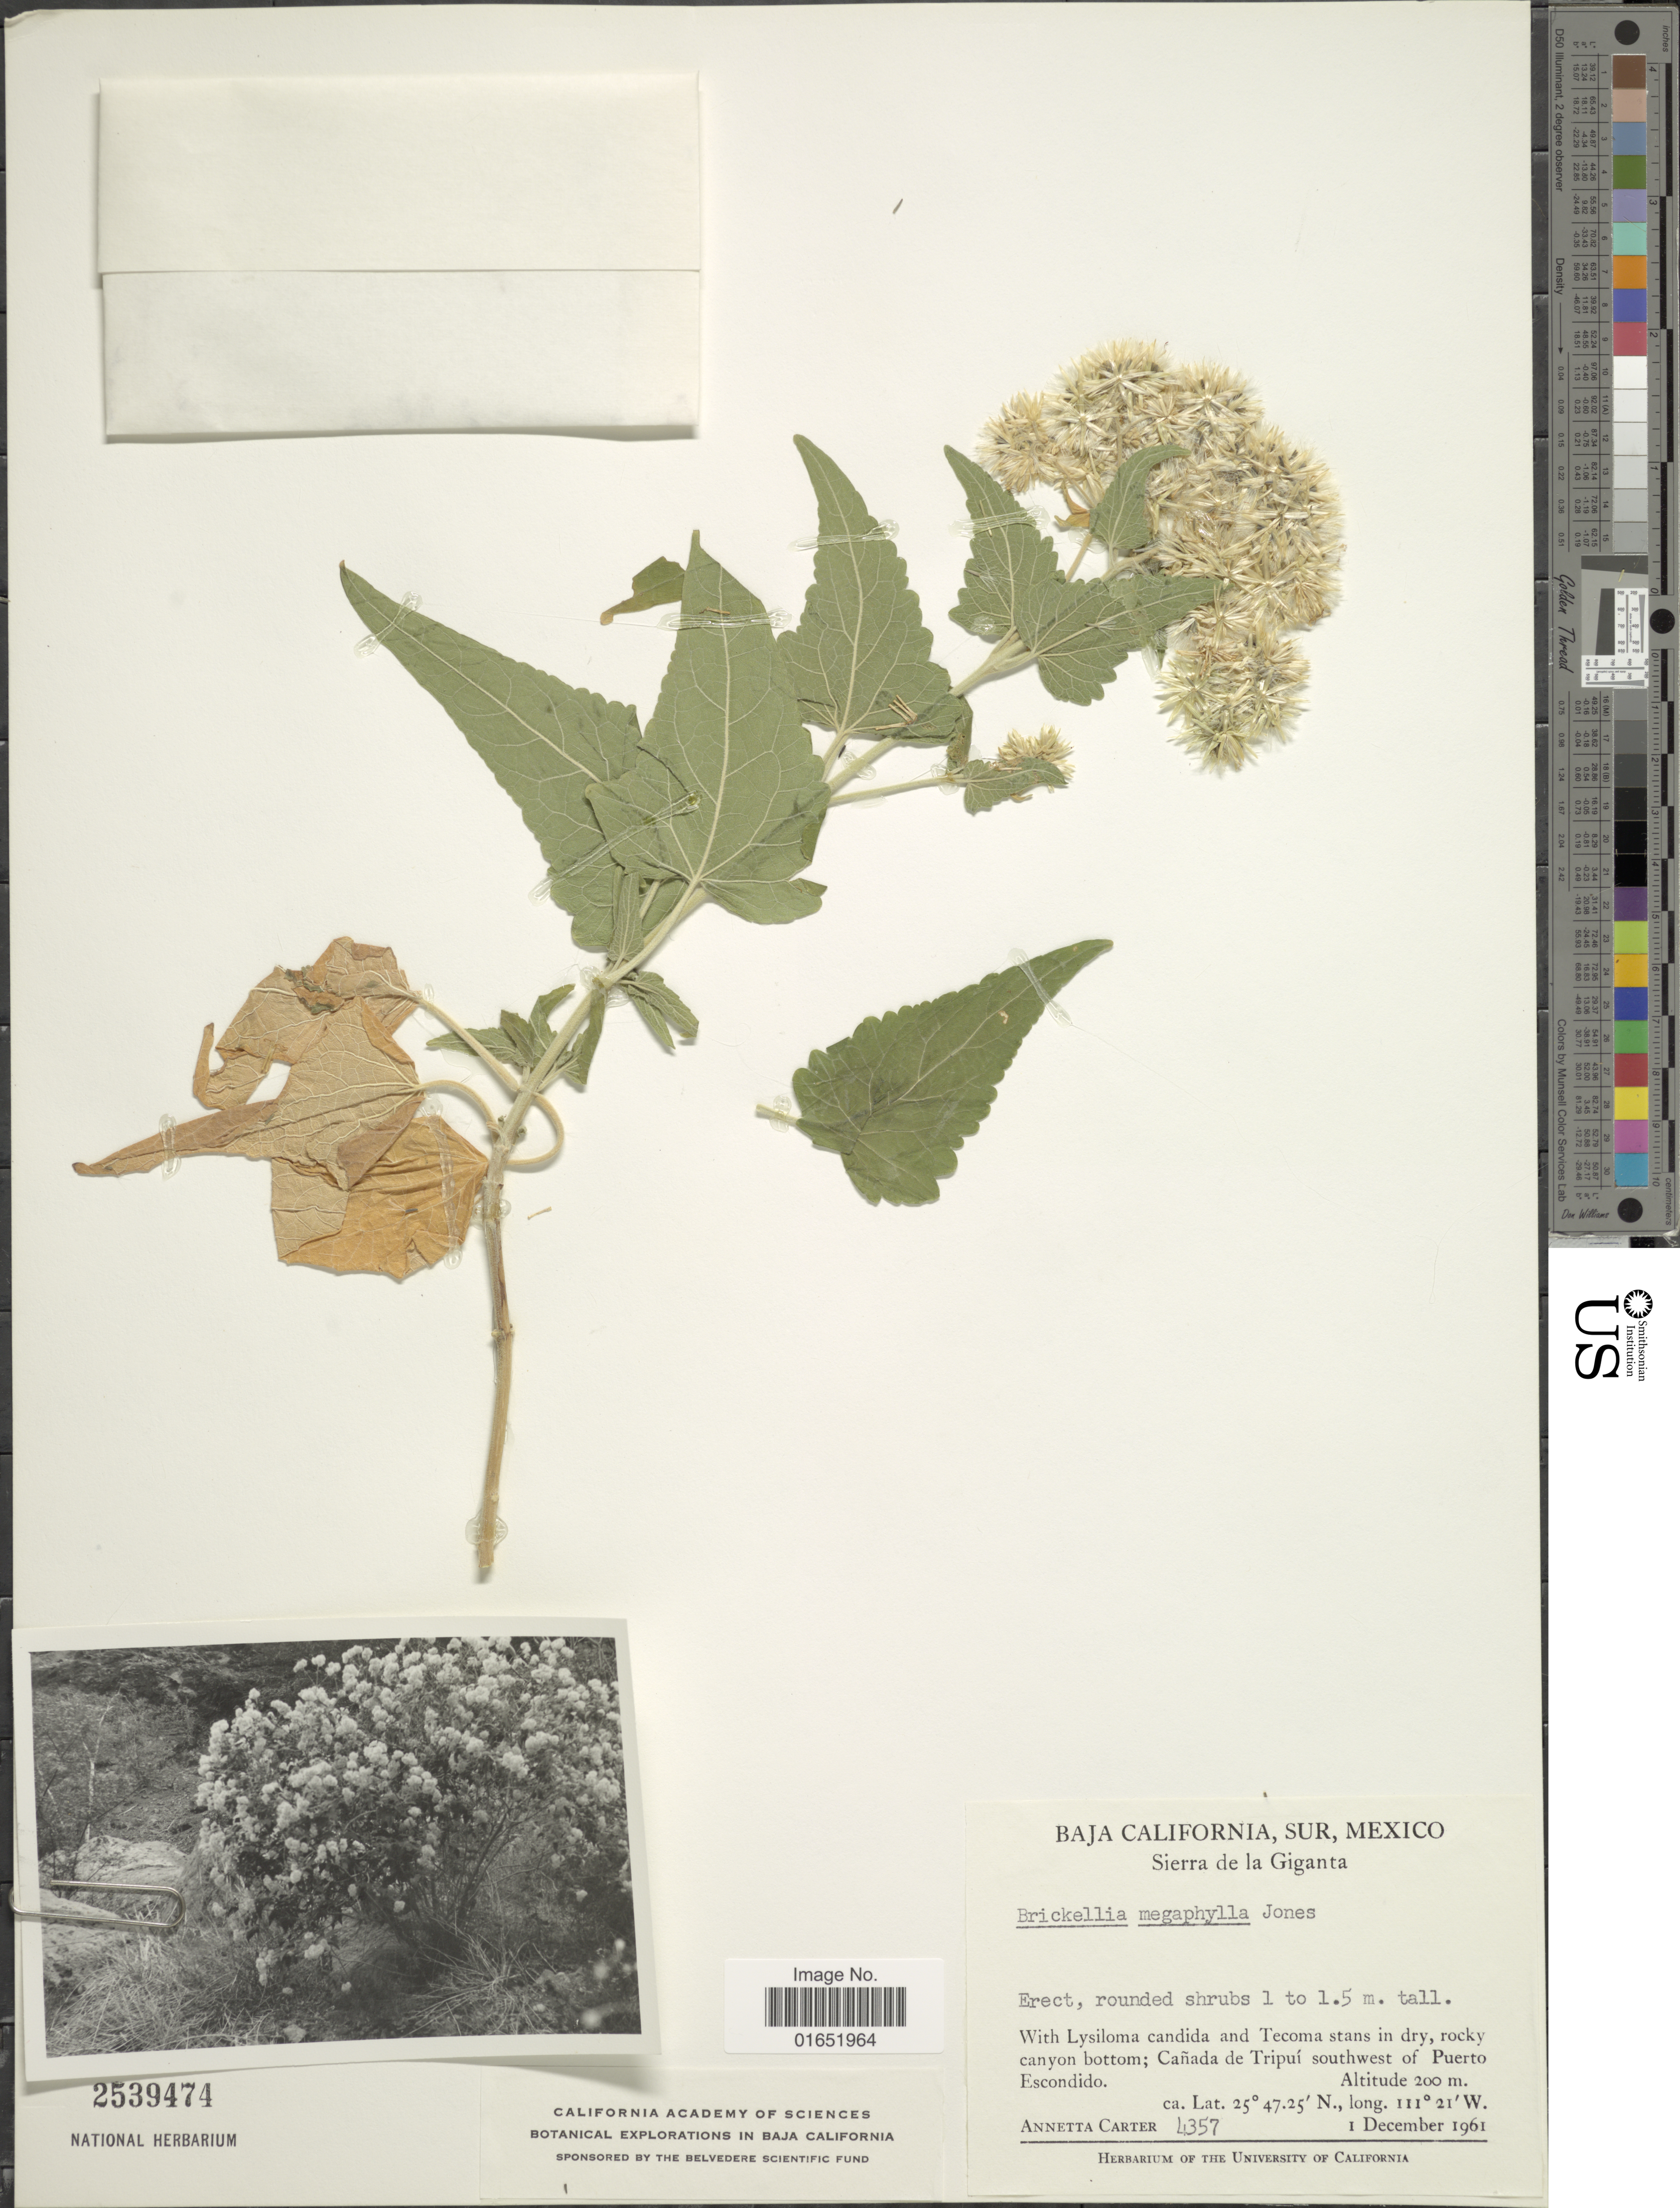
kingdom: Plantae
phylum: Tracheophyta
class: Magnoliopsida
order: Asterales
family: Asteraceae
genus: Brickellia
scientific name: Brickellia megaphylla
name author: M.E. Jones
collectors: A. Carter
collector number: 4357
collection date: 1961-12-01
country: Mexico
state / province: Baja California Sur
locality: Sur, With Lysiloma candida and Tecoma stans in dry, rocky canyon bottom; Cañada de Tripuí southwest of Puerto Escondido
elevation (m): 200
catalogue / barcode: US 2539474